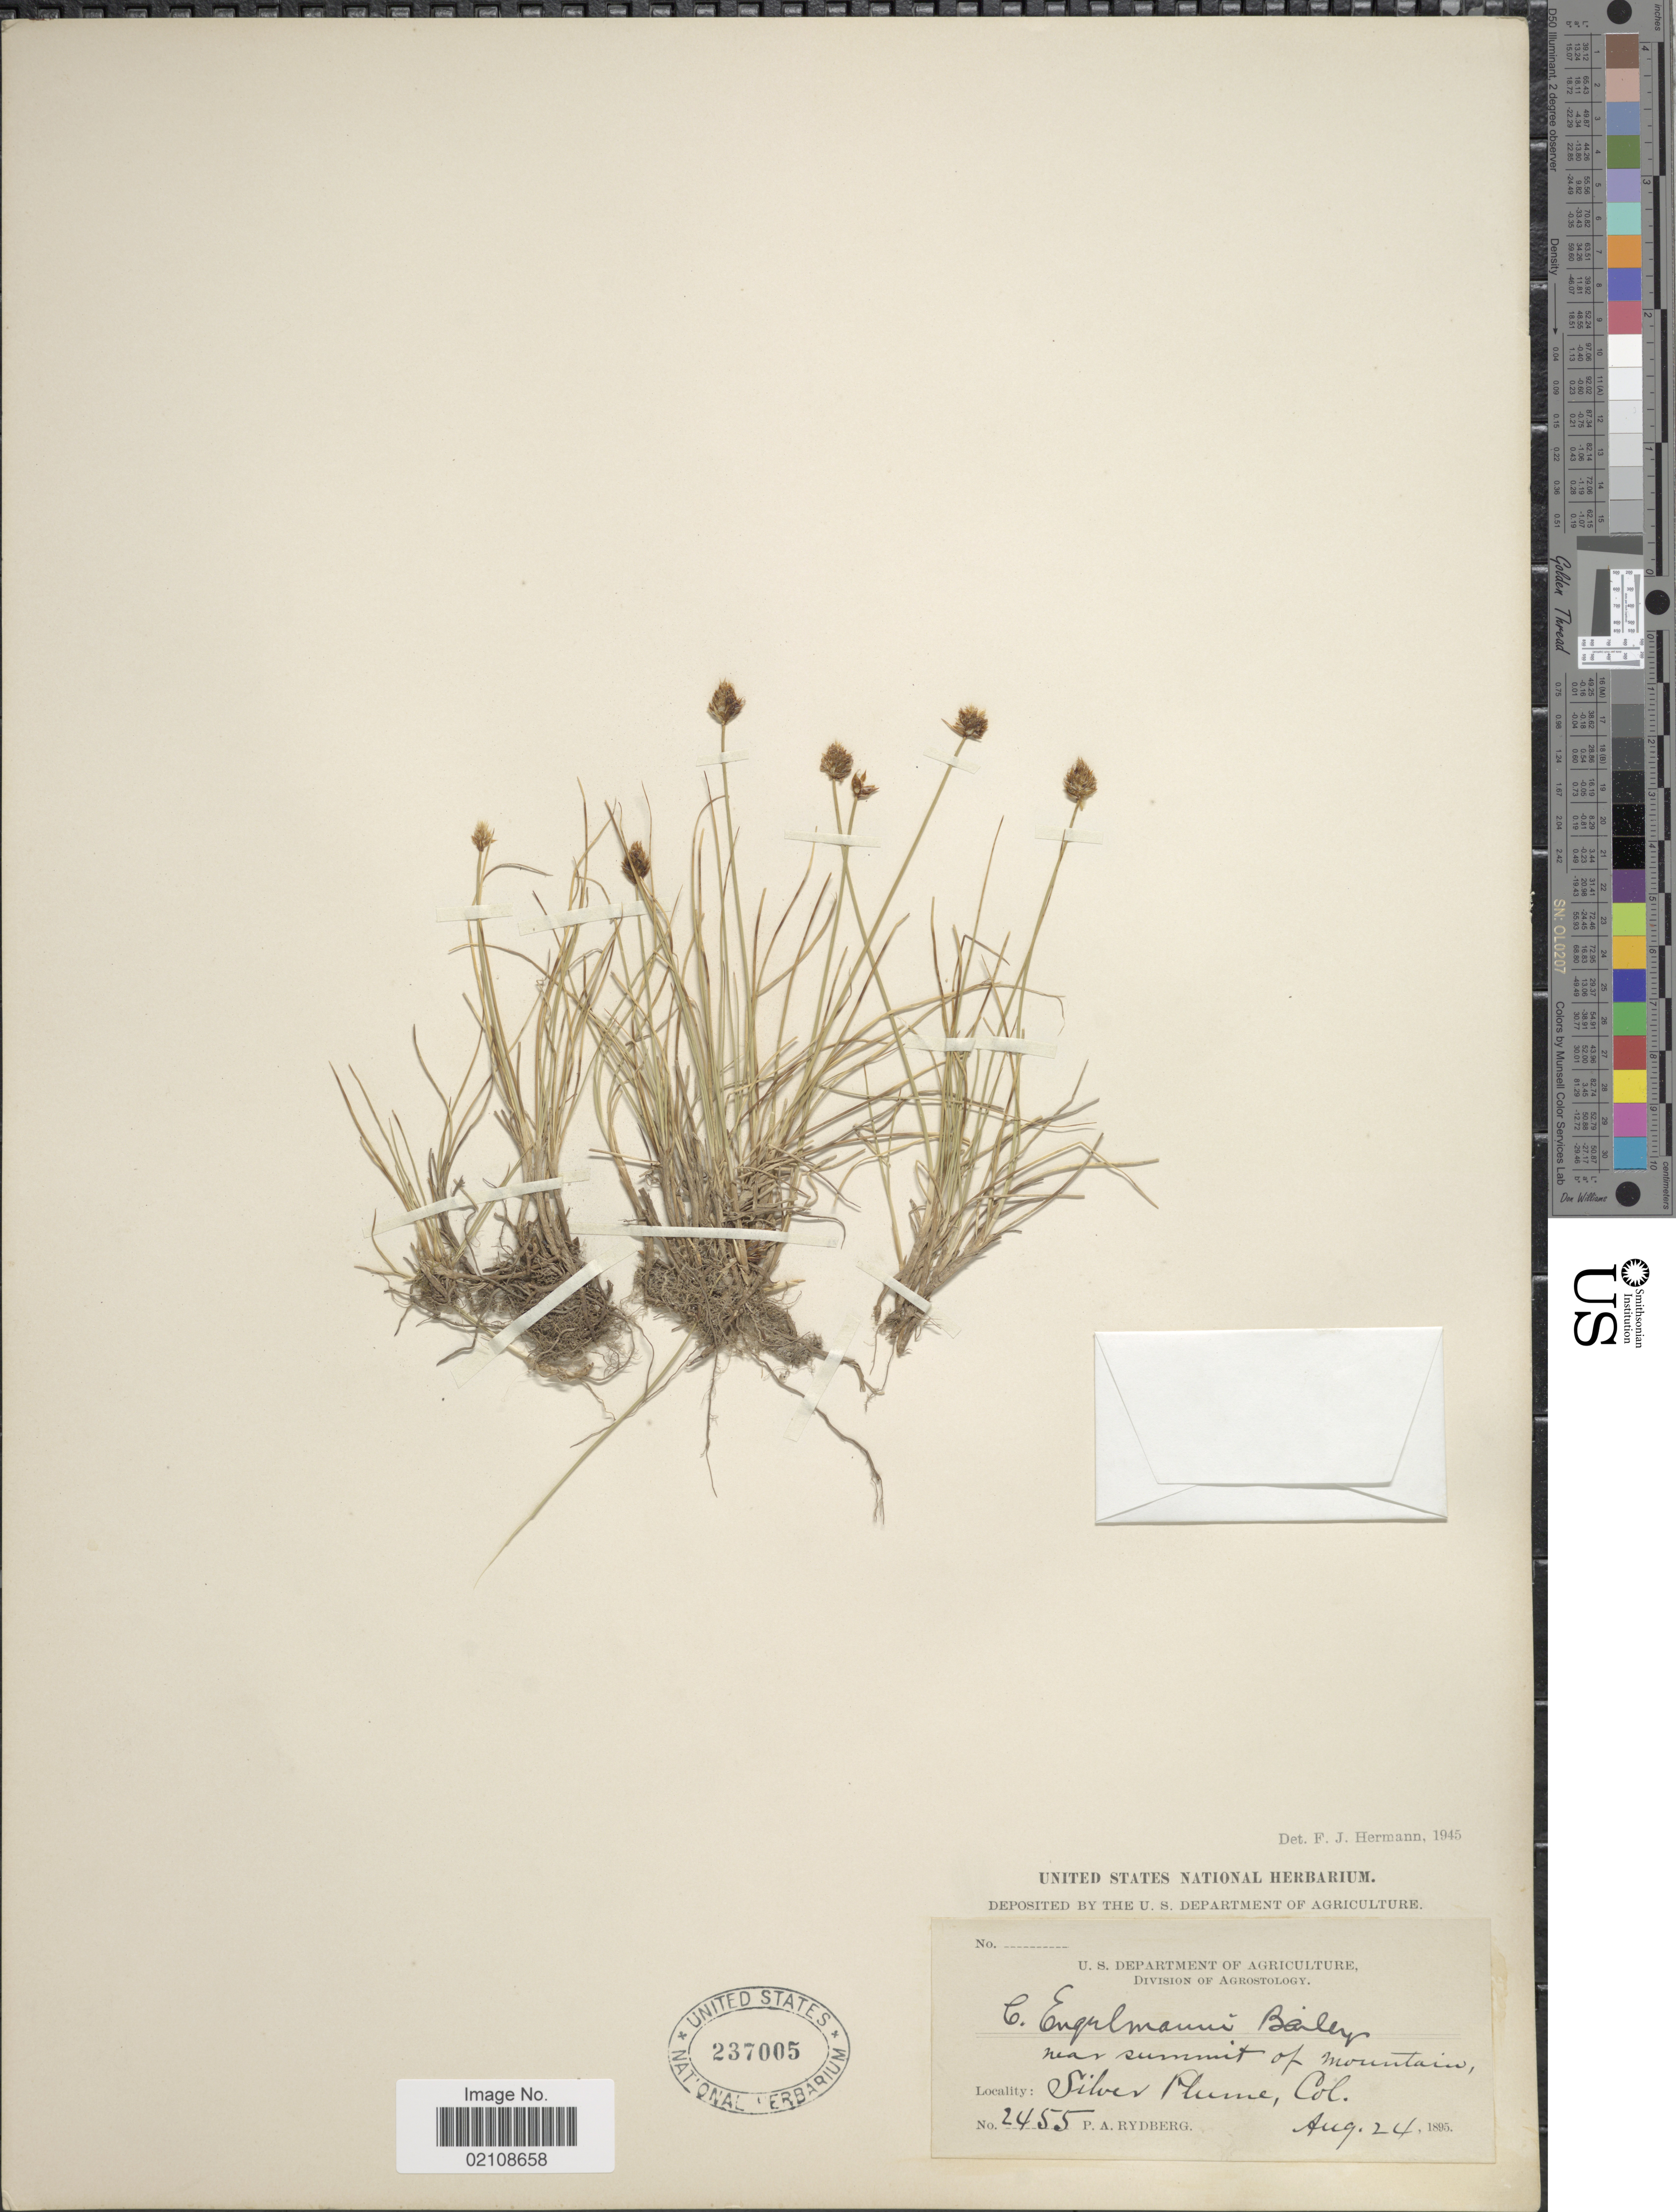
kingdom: Plantae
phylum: Tracheophyta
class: Liliopsida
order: Poales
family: Cyperaceae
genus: Carex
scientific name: Carex engelmannii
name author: L.H. Bailey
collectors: P. A. Rydberg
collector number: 2455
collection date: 1895-08-24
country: United States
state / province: Colorado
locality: Near summit of Mountain, Silver Plume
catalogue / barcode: US 237005